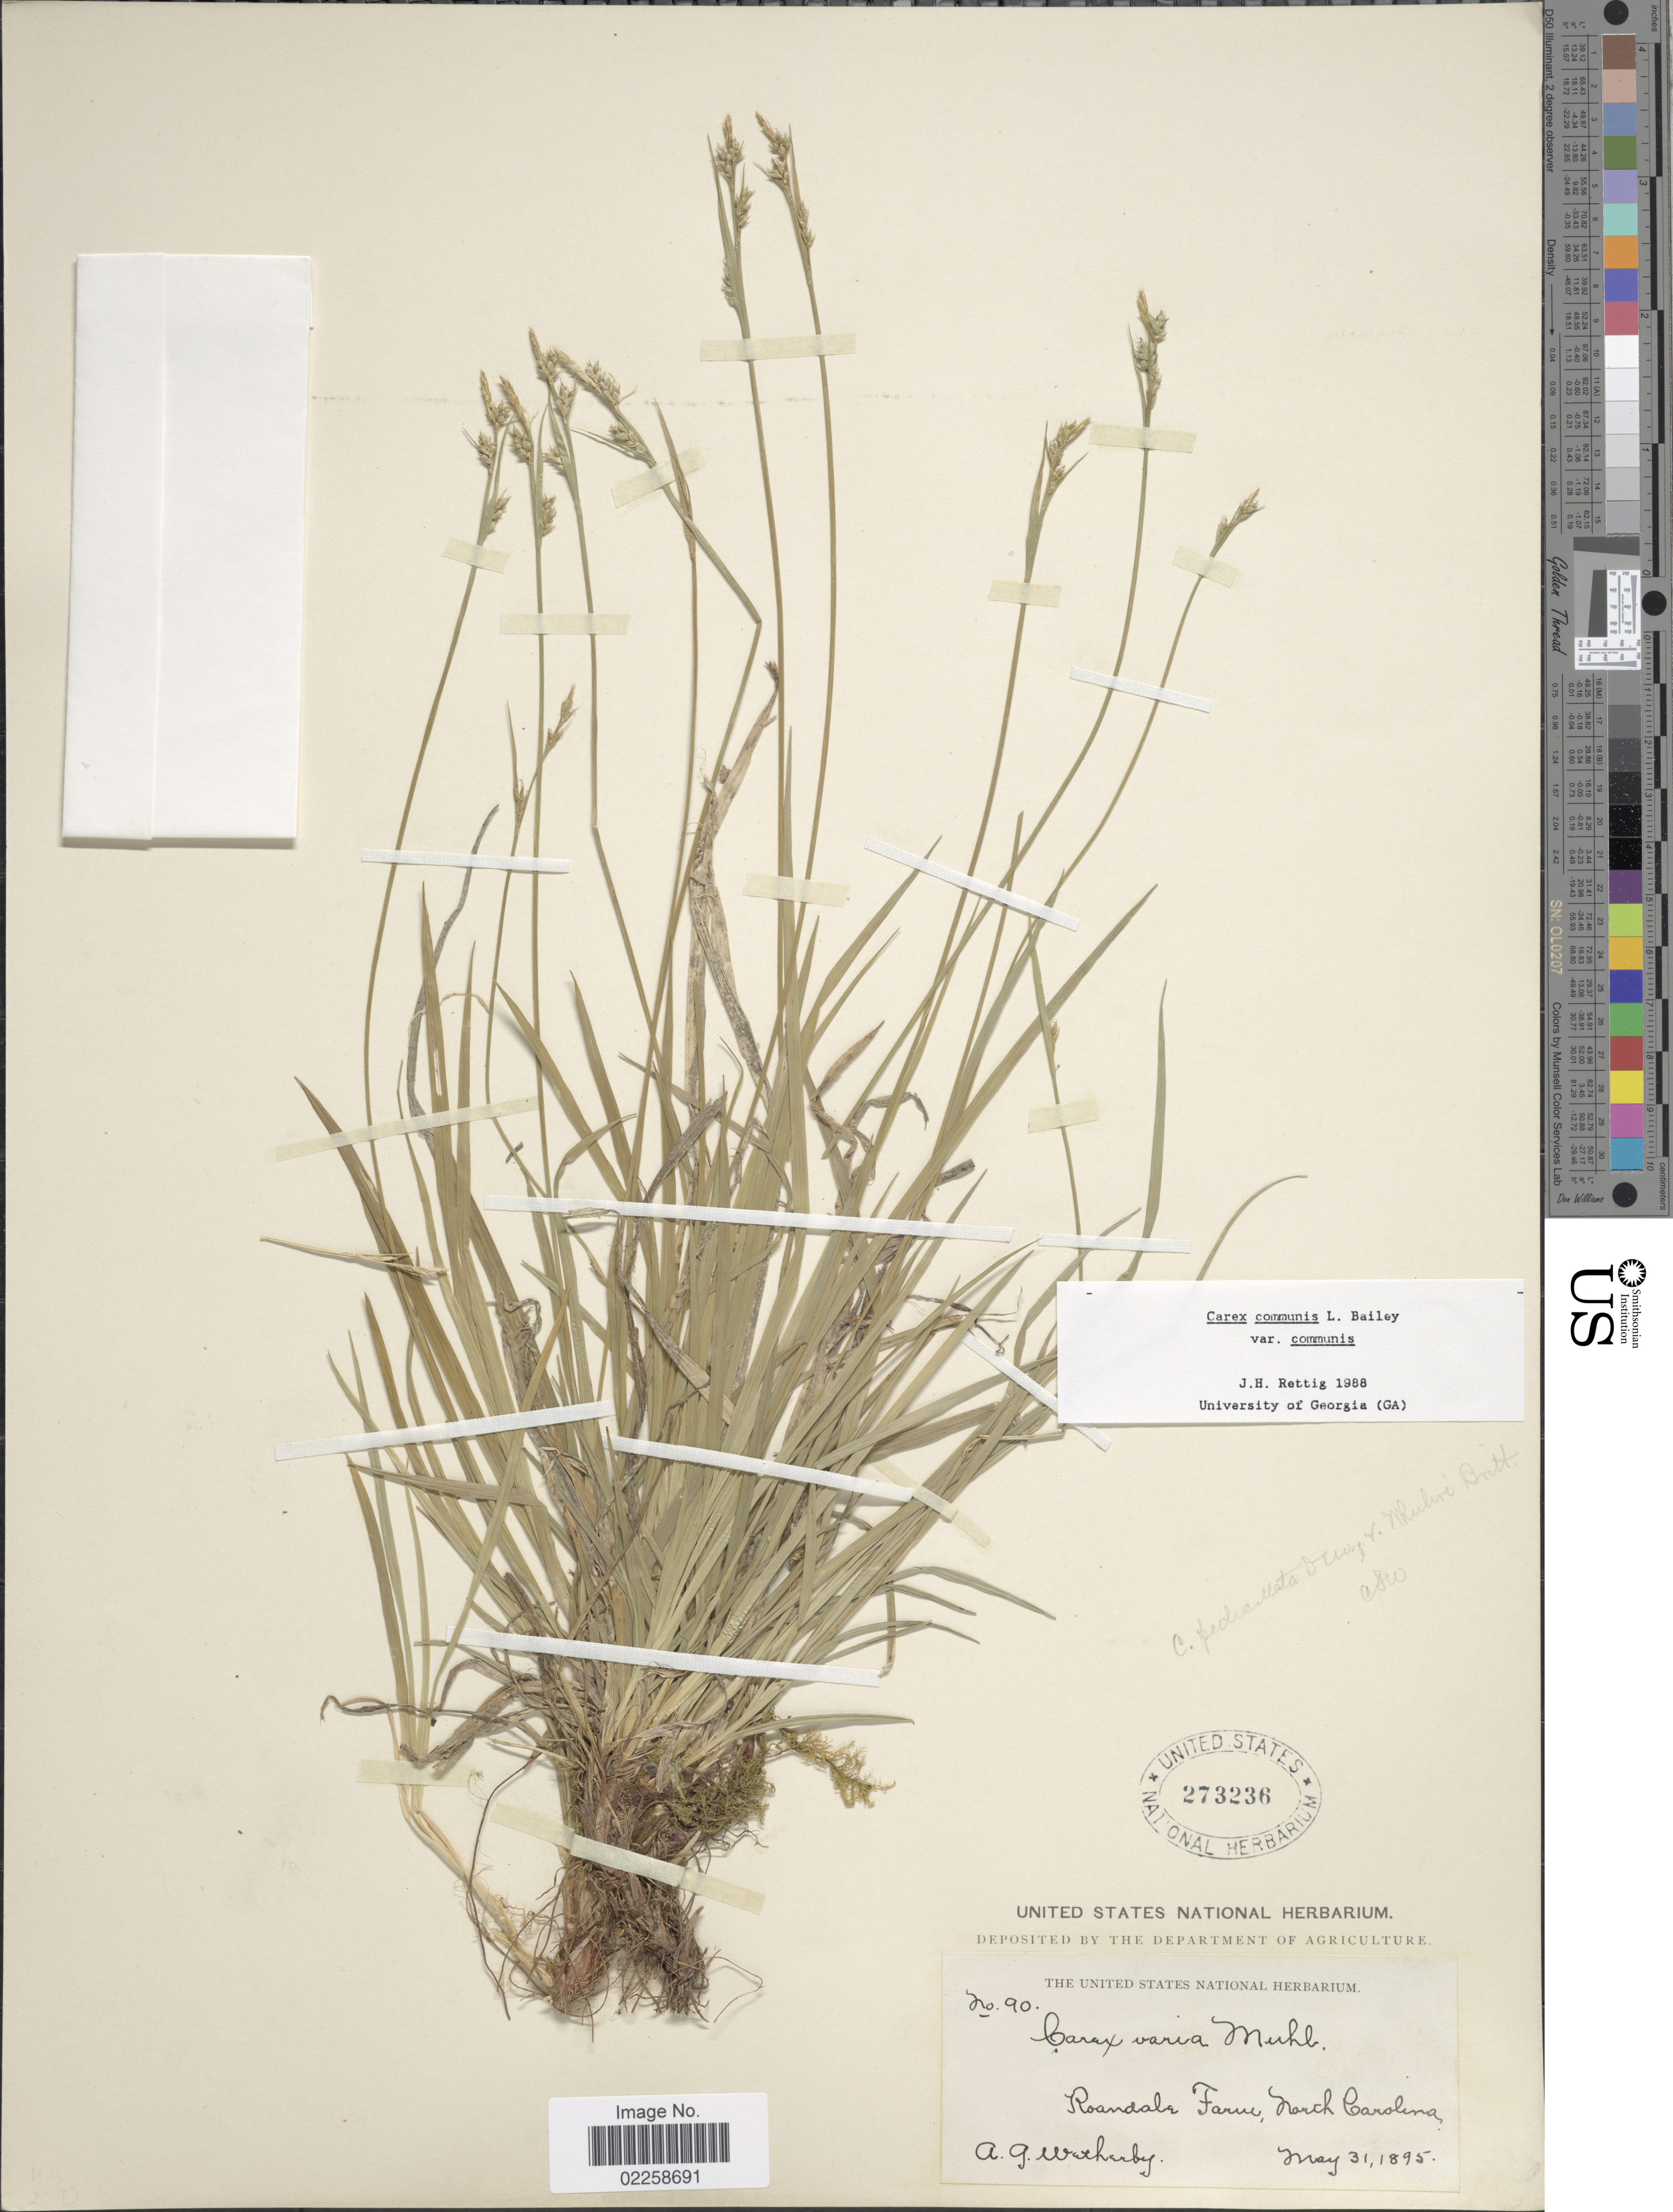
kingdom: Plantae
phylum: Tracheophyta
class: Liliopsida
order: Poales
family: Cyperaceae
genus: Carex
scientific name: Carex communis var. communis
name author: L.H. Bailey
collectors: A. Wetherby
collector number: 90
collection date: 1895-05-31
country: United States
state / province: North Carolina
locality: Roandale Farm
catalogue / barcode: US 273236